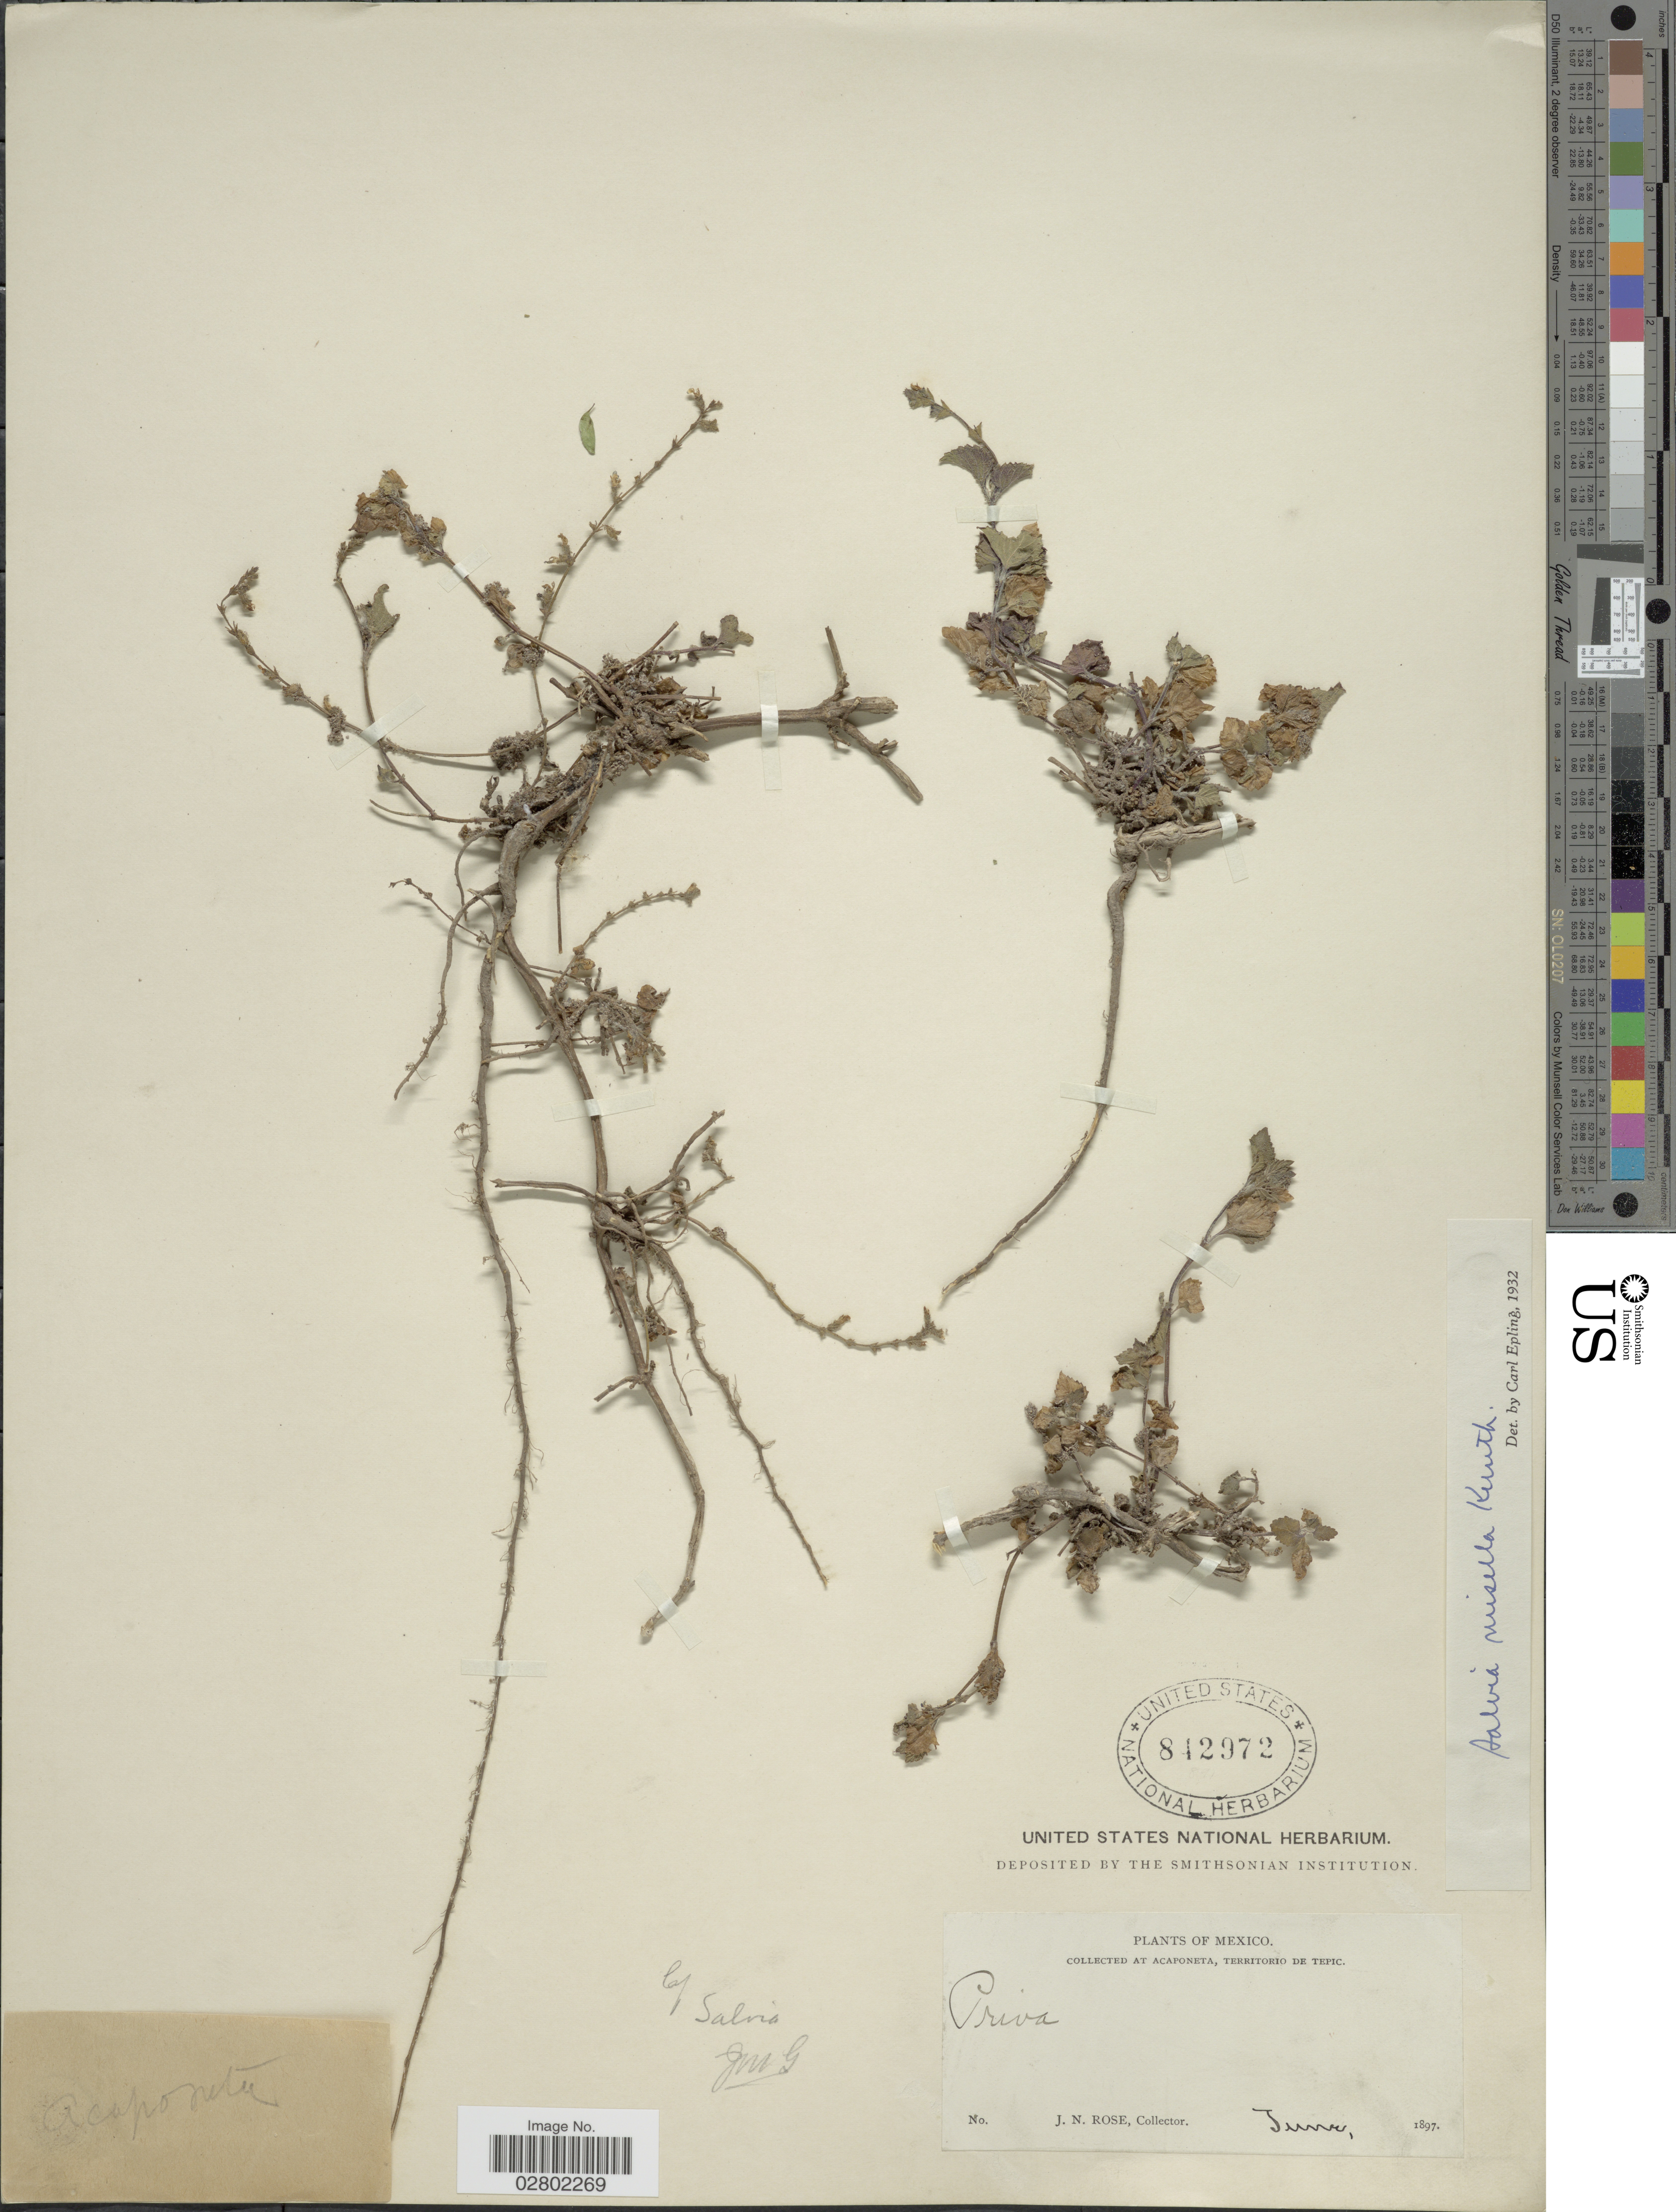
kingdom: Plantae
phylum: Tracheophyta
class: Magnoliopsida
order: Lamiales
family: Lamiaceae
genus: Salvia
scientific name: Salvia misella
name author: Kunth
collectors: J. N. Rose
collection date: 1897-06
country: Mexico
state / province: Nayarit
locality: Acaponeta, Territorio de Tepic.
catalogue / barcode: US 842972